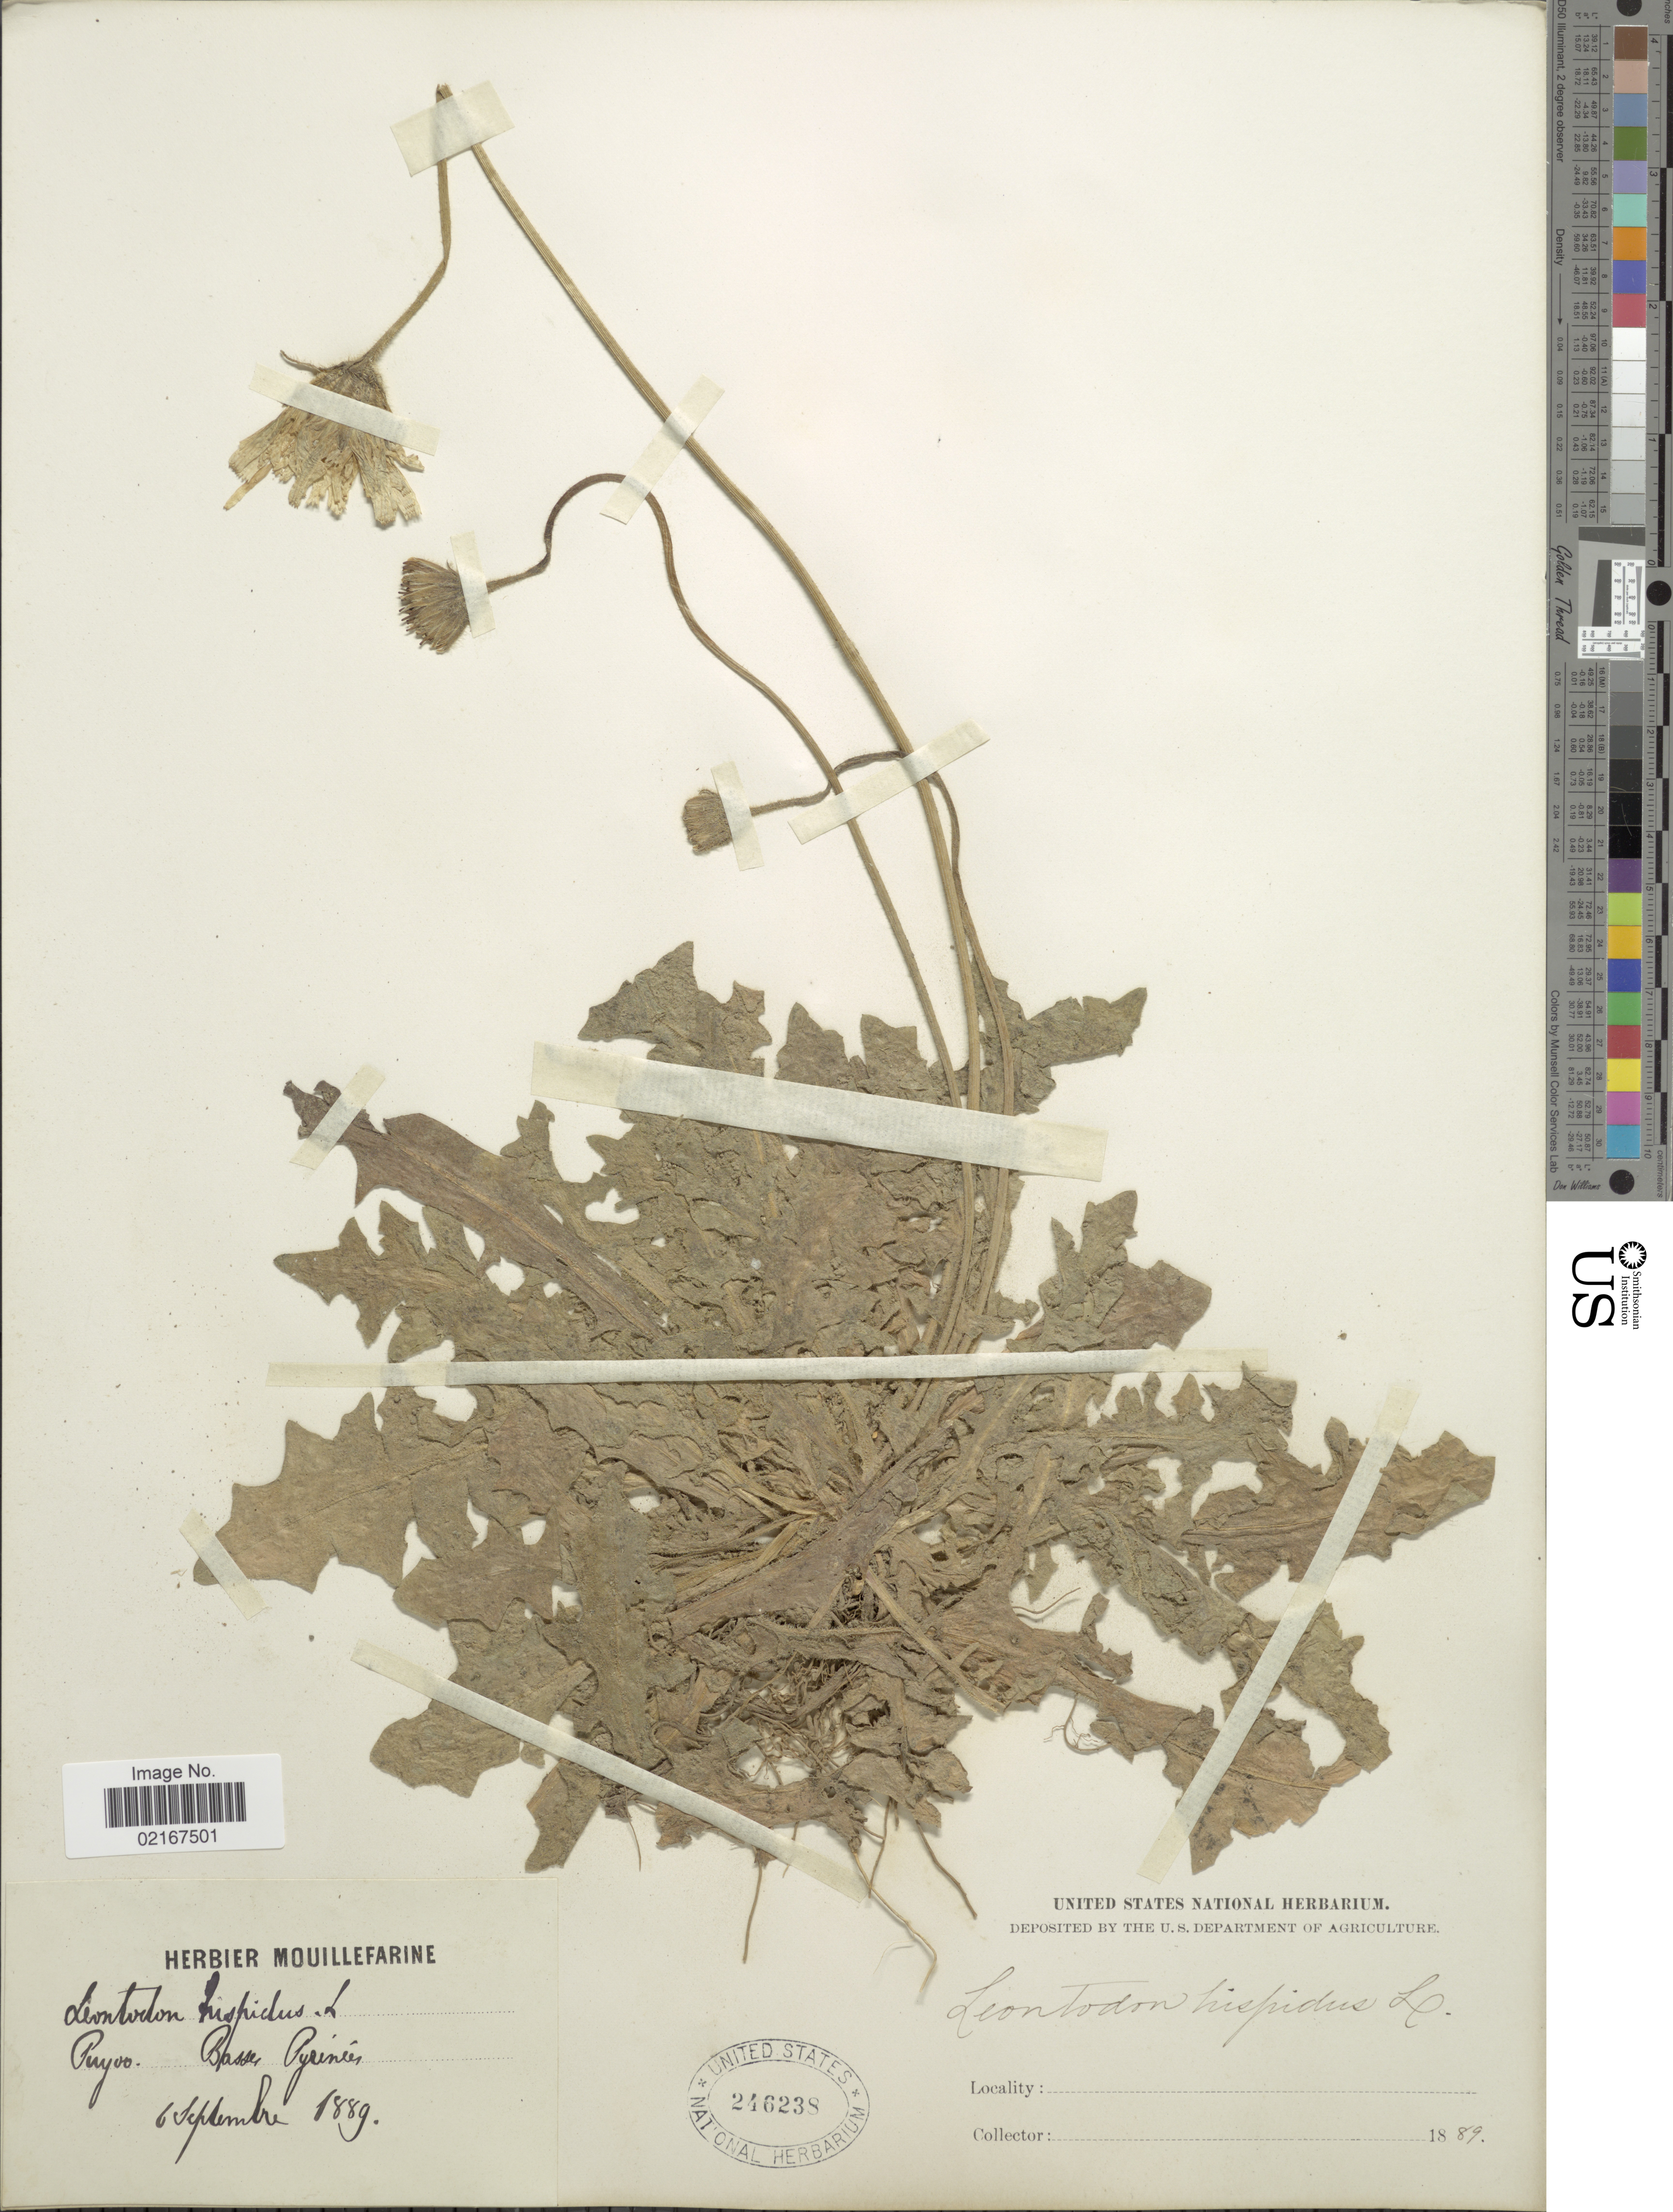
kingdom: Plantae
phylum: Tracheophyta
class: Magnoliopsida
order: Asterales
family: Asteraceae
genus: Leontodon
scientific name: Leontodon hispidus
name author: L.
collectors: ex herb. Mouillefarine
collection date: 1889-09-06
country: France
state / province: Nouvelle-Aquitaine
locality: Puyoô, Basses Pyrénées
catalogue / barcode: US 246238